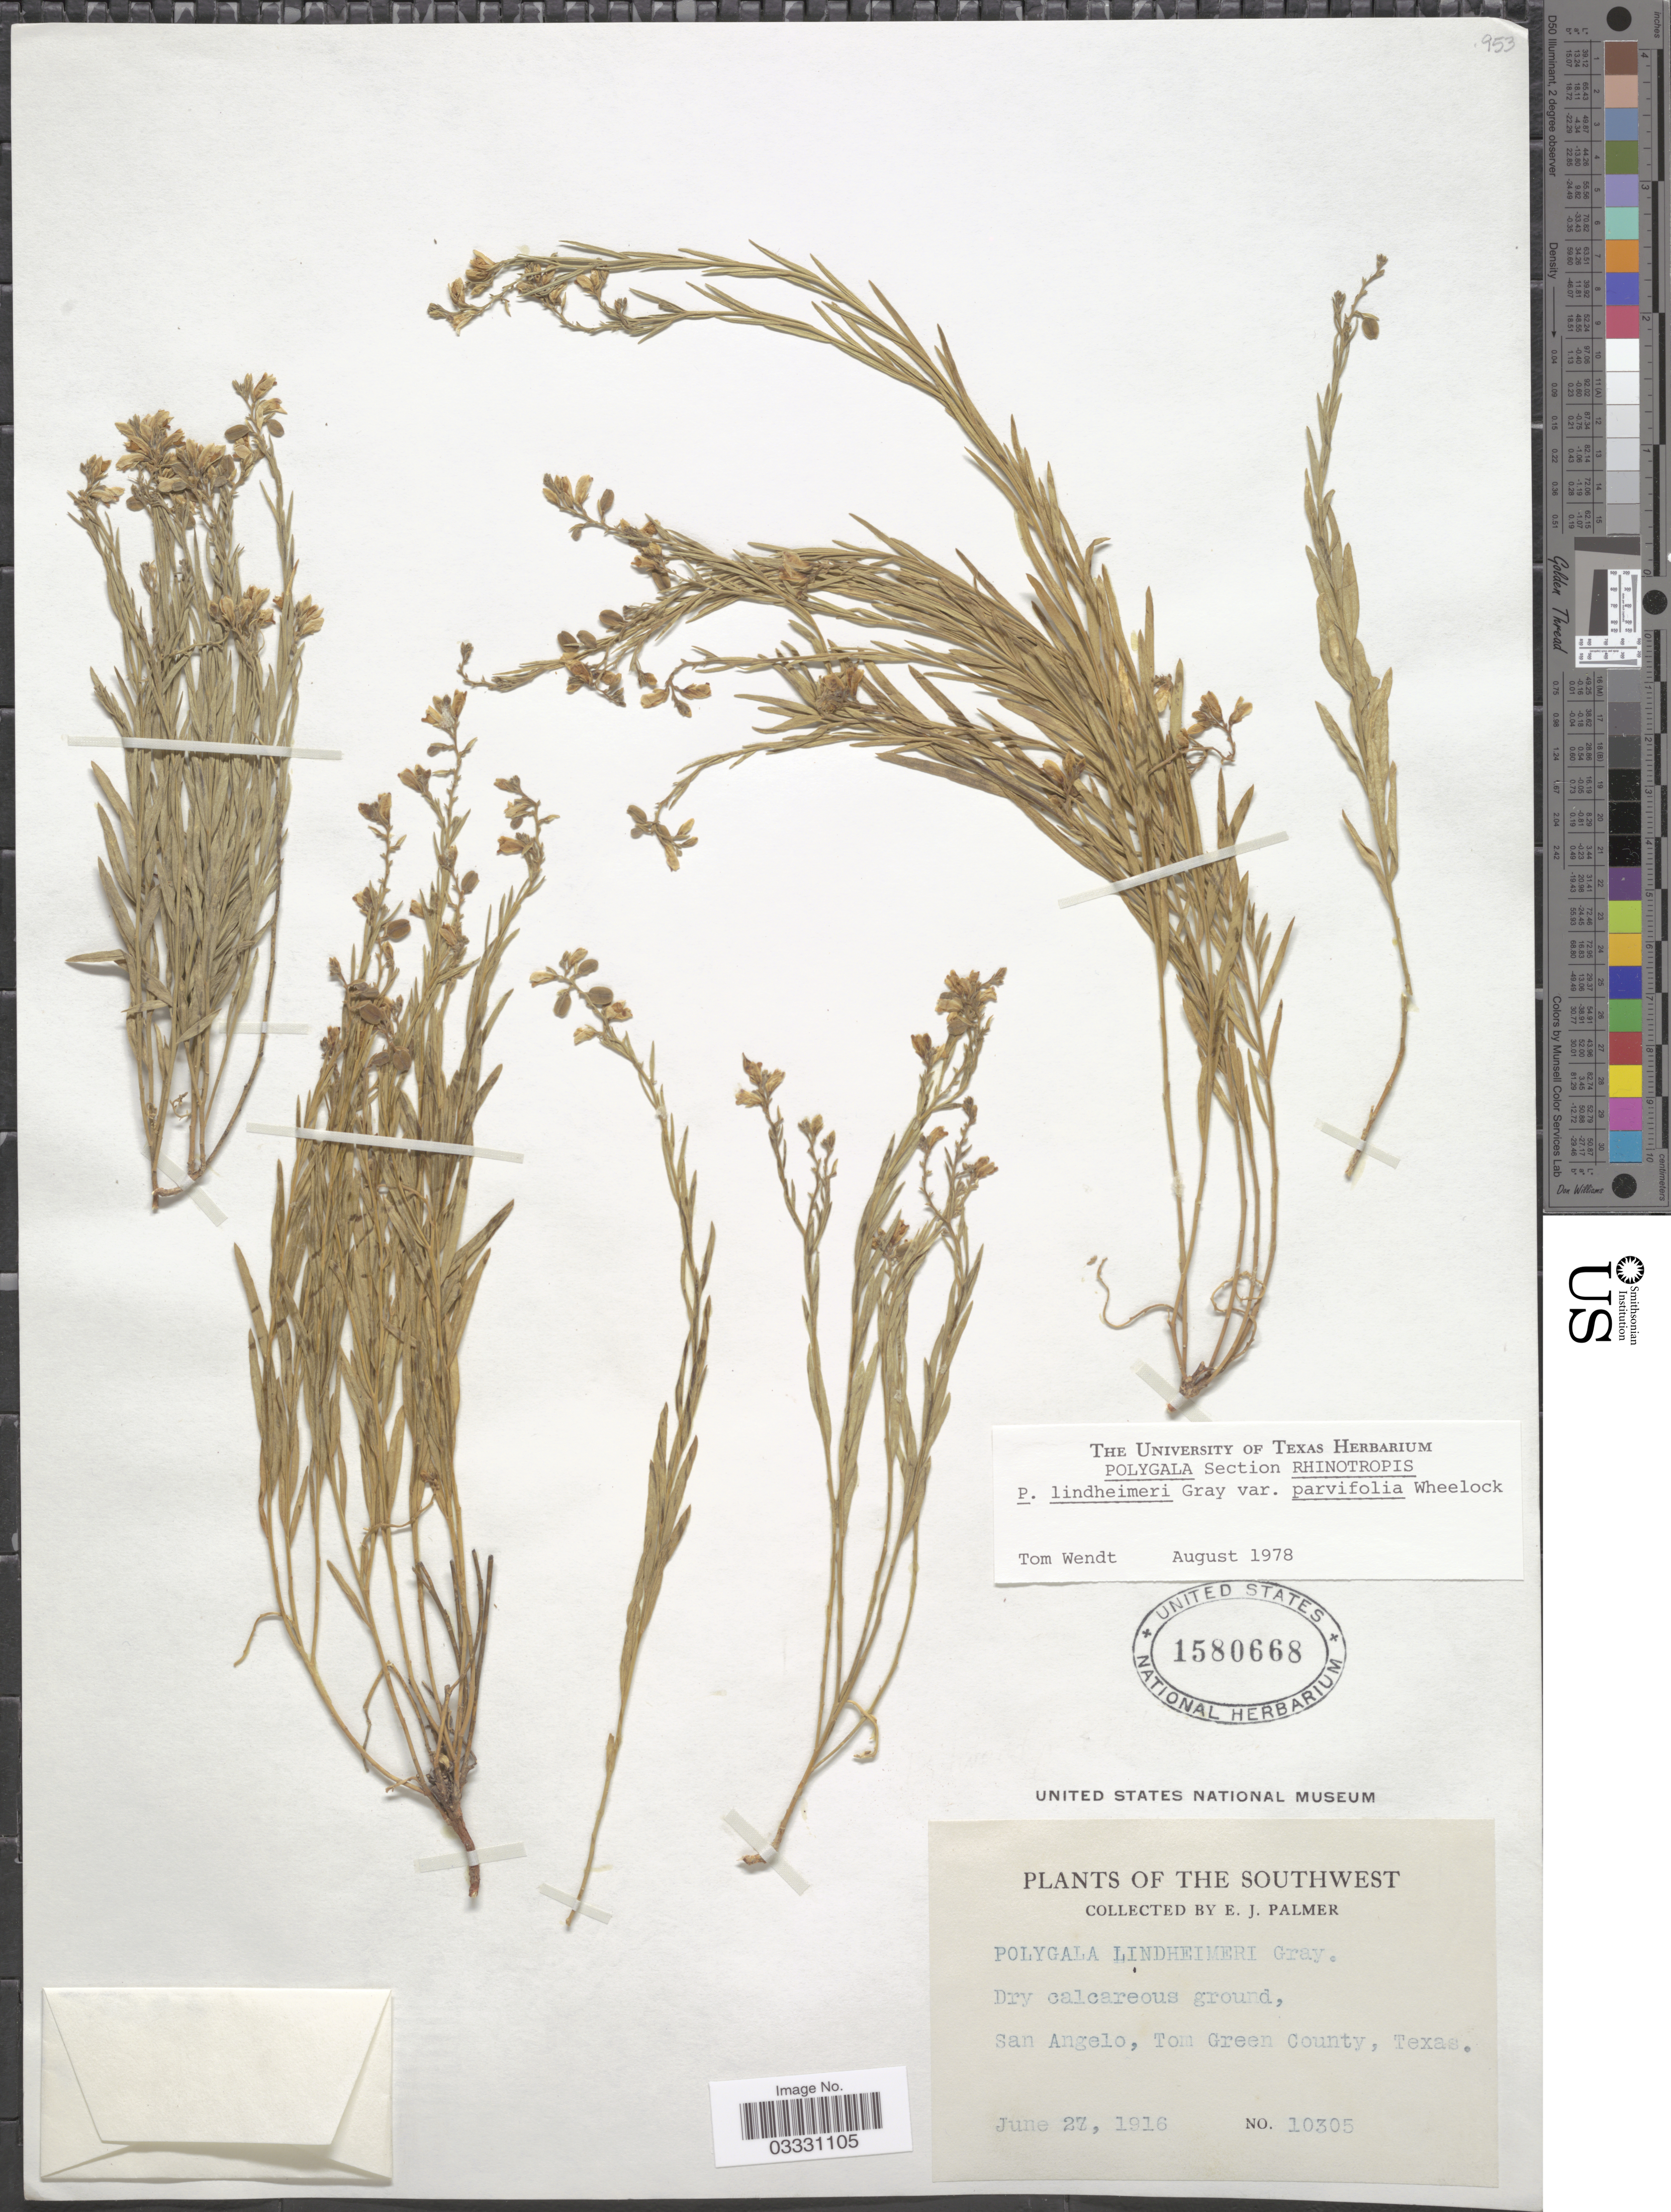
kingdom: Plantae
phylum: Tracheophyta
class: Magnoliopsida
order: Fabales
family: Polygalaceae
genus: Rhinotropis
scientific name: Rhinotropis lindheimeri var. parvifolia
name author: (Wheelock) J.R. Abbott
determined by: Strong, Mark T., (BOT), Smithsonian Institution - National Museum of Natural History (UNITED STATES)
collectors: E. J. Palmer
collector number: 10305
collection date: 1916-06-27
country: United States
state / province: Texas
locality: The Southwest. San Angelo, Tom Green County.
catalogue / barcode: US 1580668